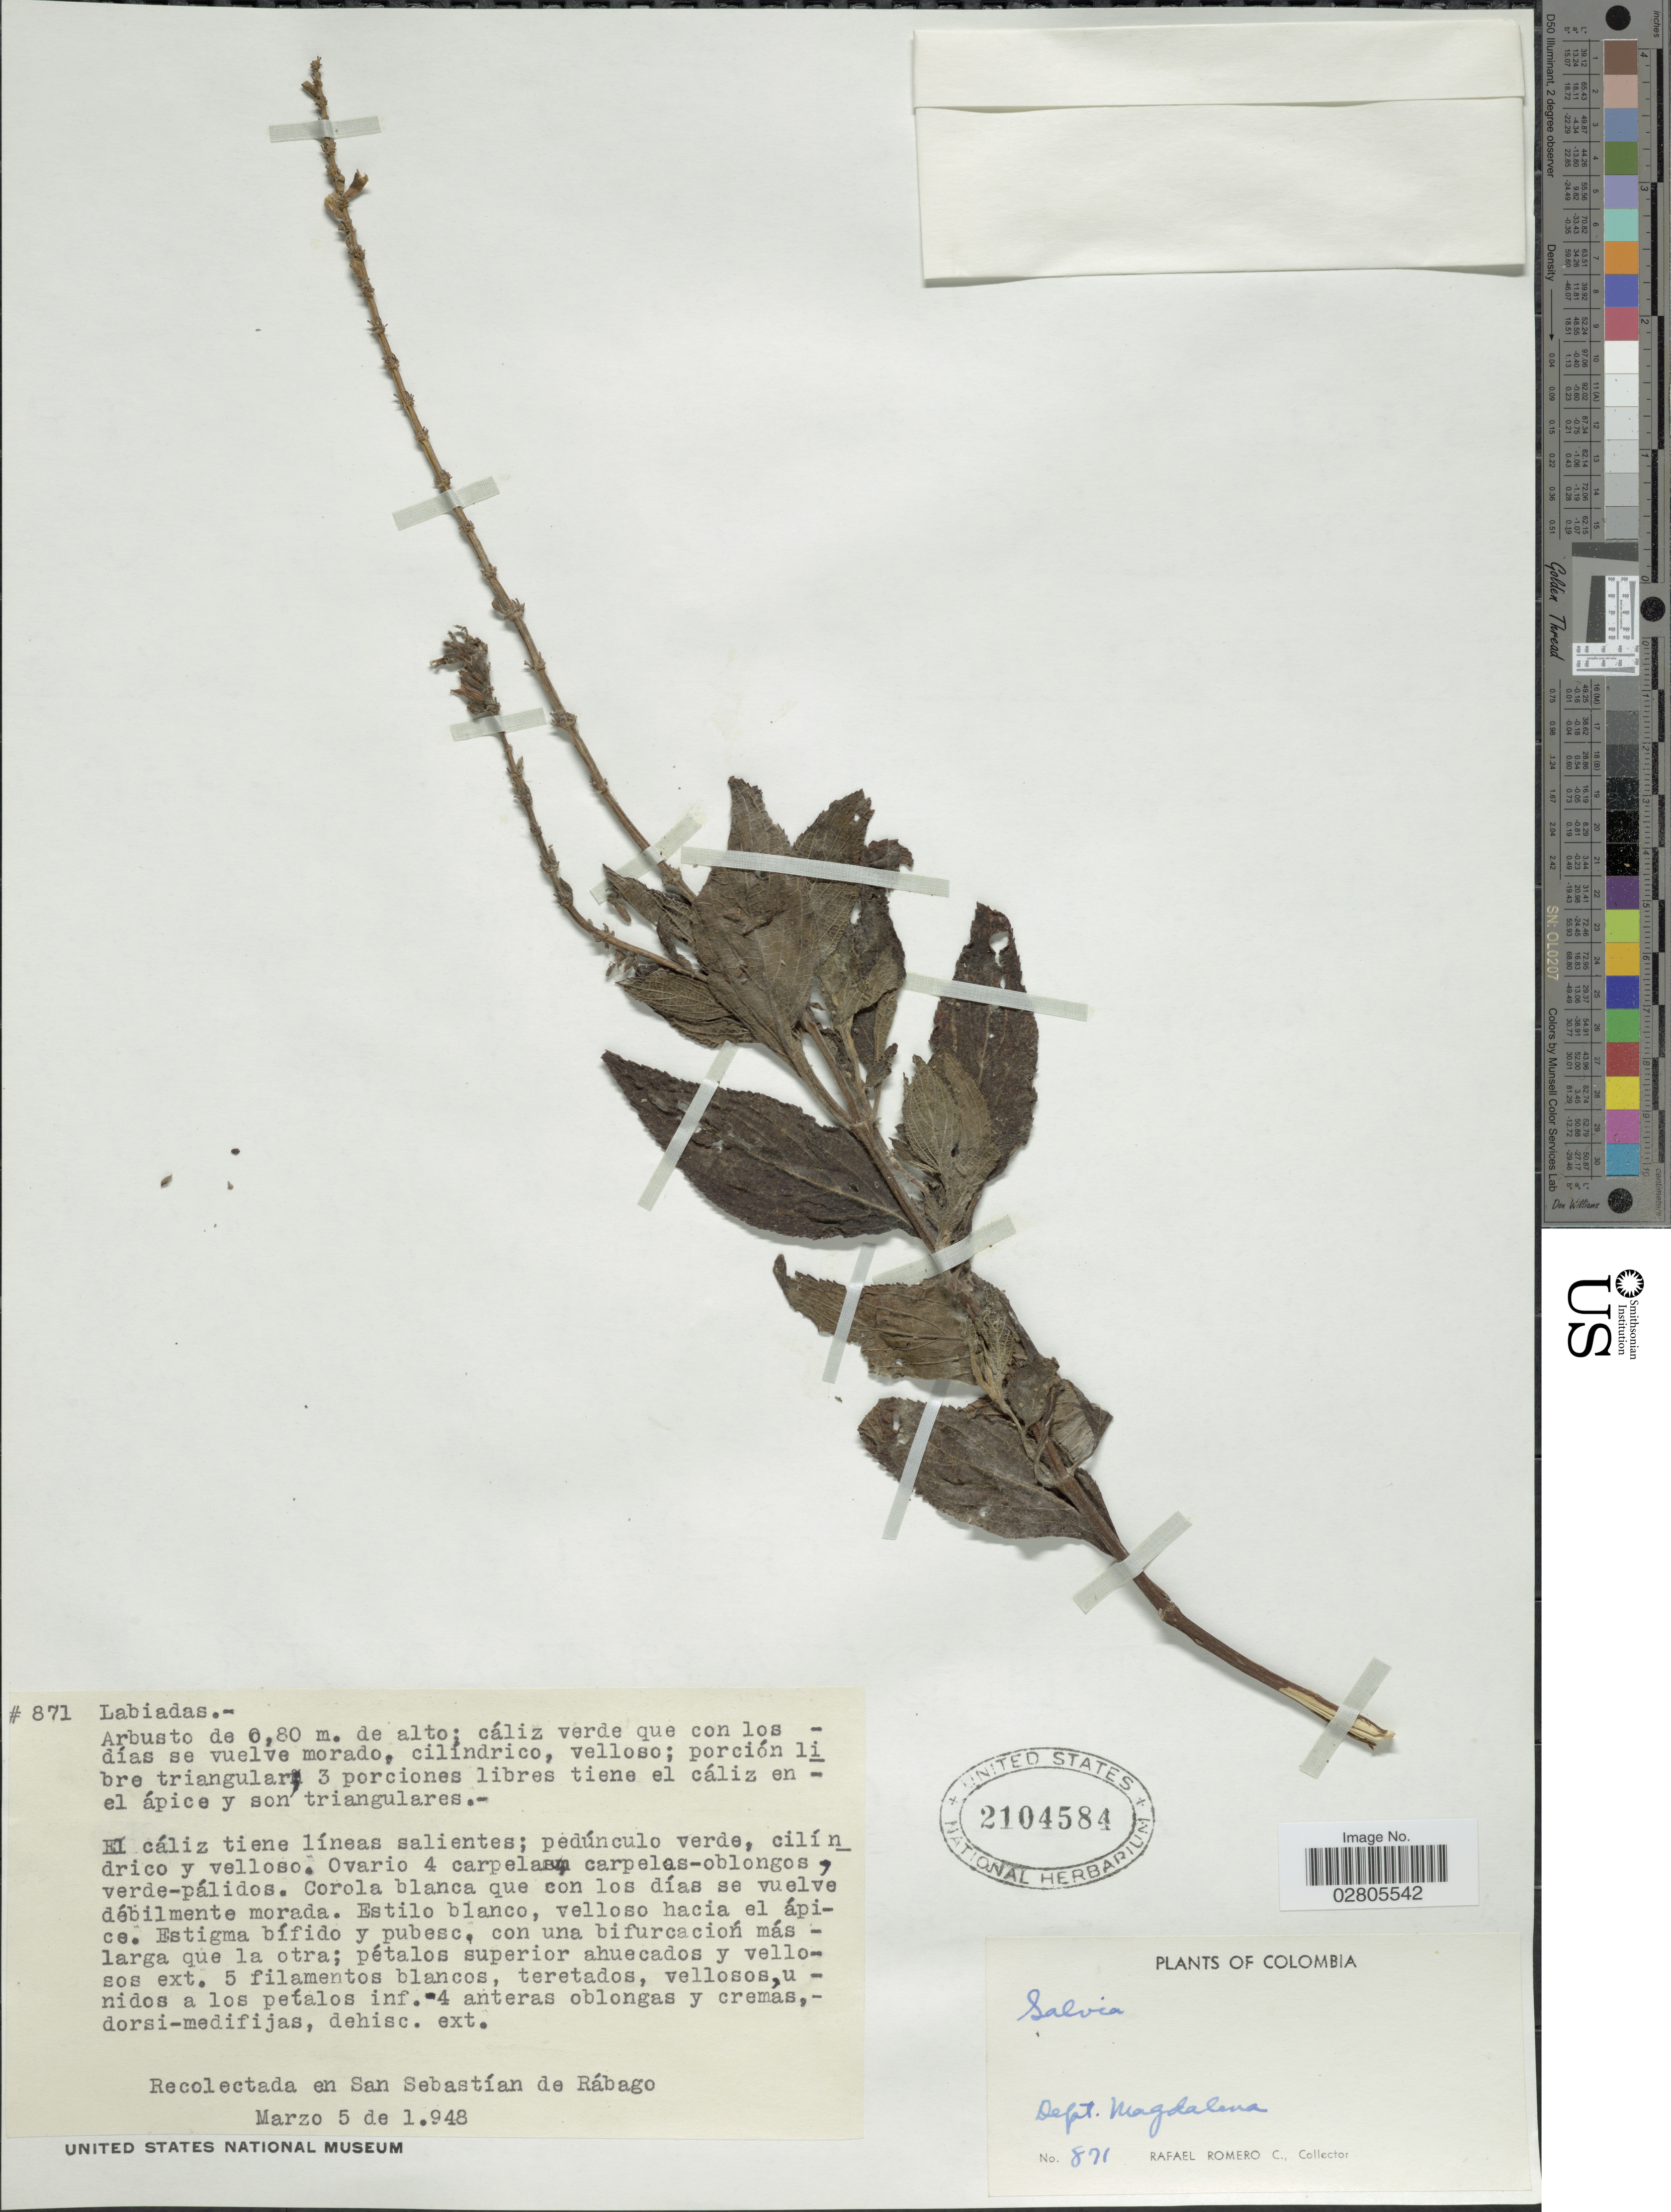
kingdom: Plantae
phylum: Tracheophyta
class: Magnoliopsida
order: Lamiales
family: Lamiaceae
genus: Salvia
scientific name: Salvia sp.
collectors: R. Romero Castañeda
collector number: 871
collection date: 1948-03-05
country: Colombia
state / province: Magdalena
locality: En San Sebastían de Rábago.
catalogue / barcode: US 2104584